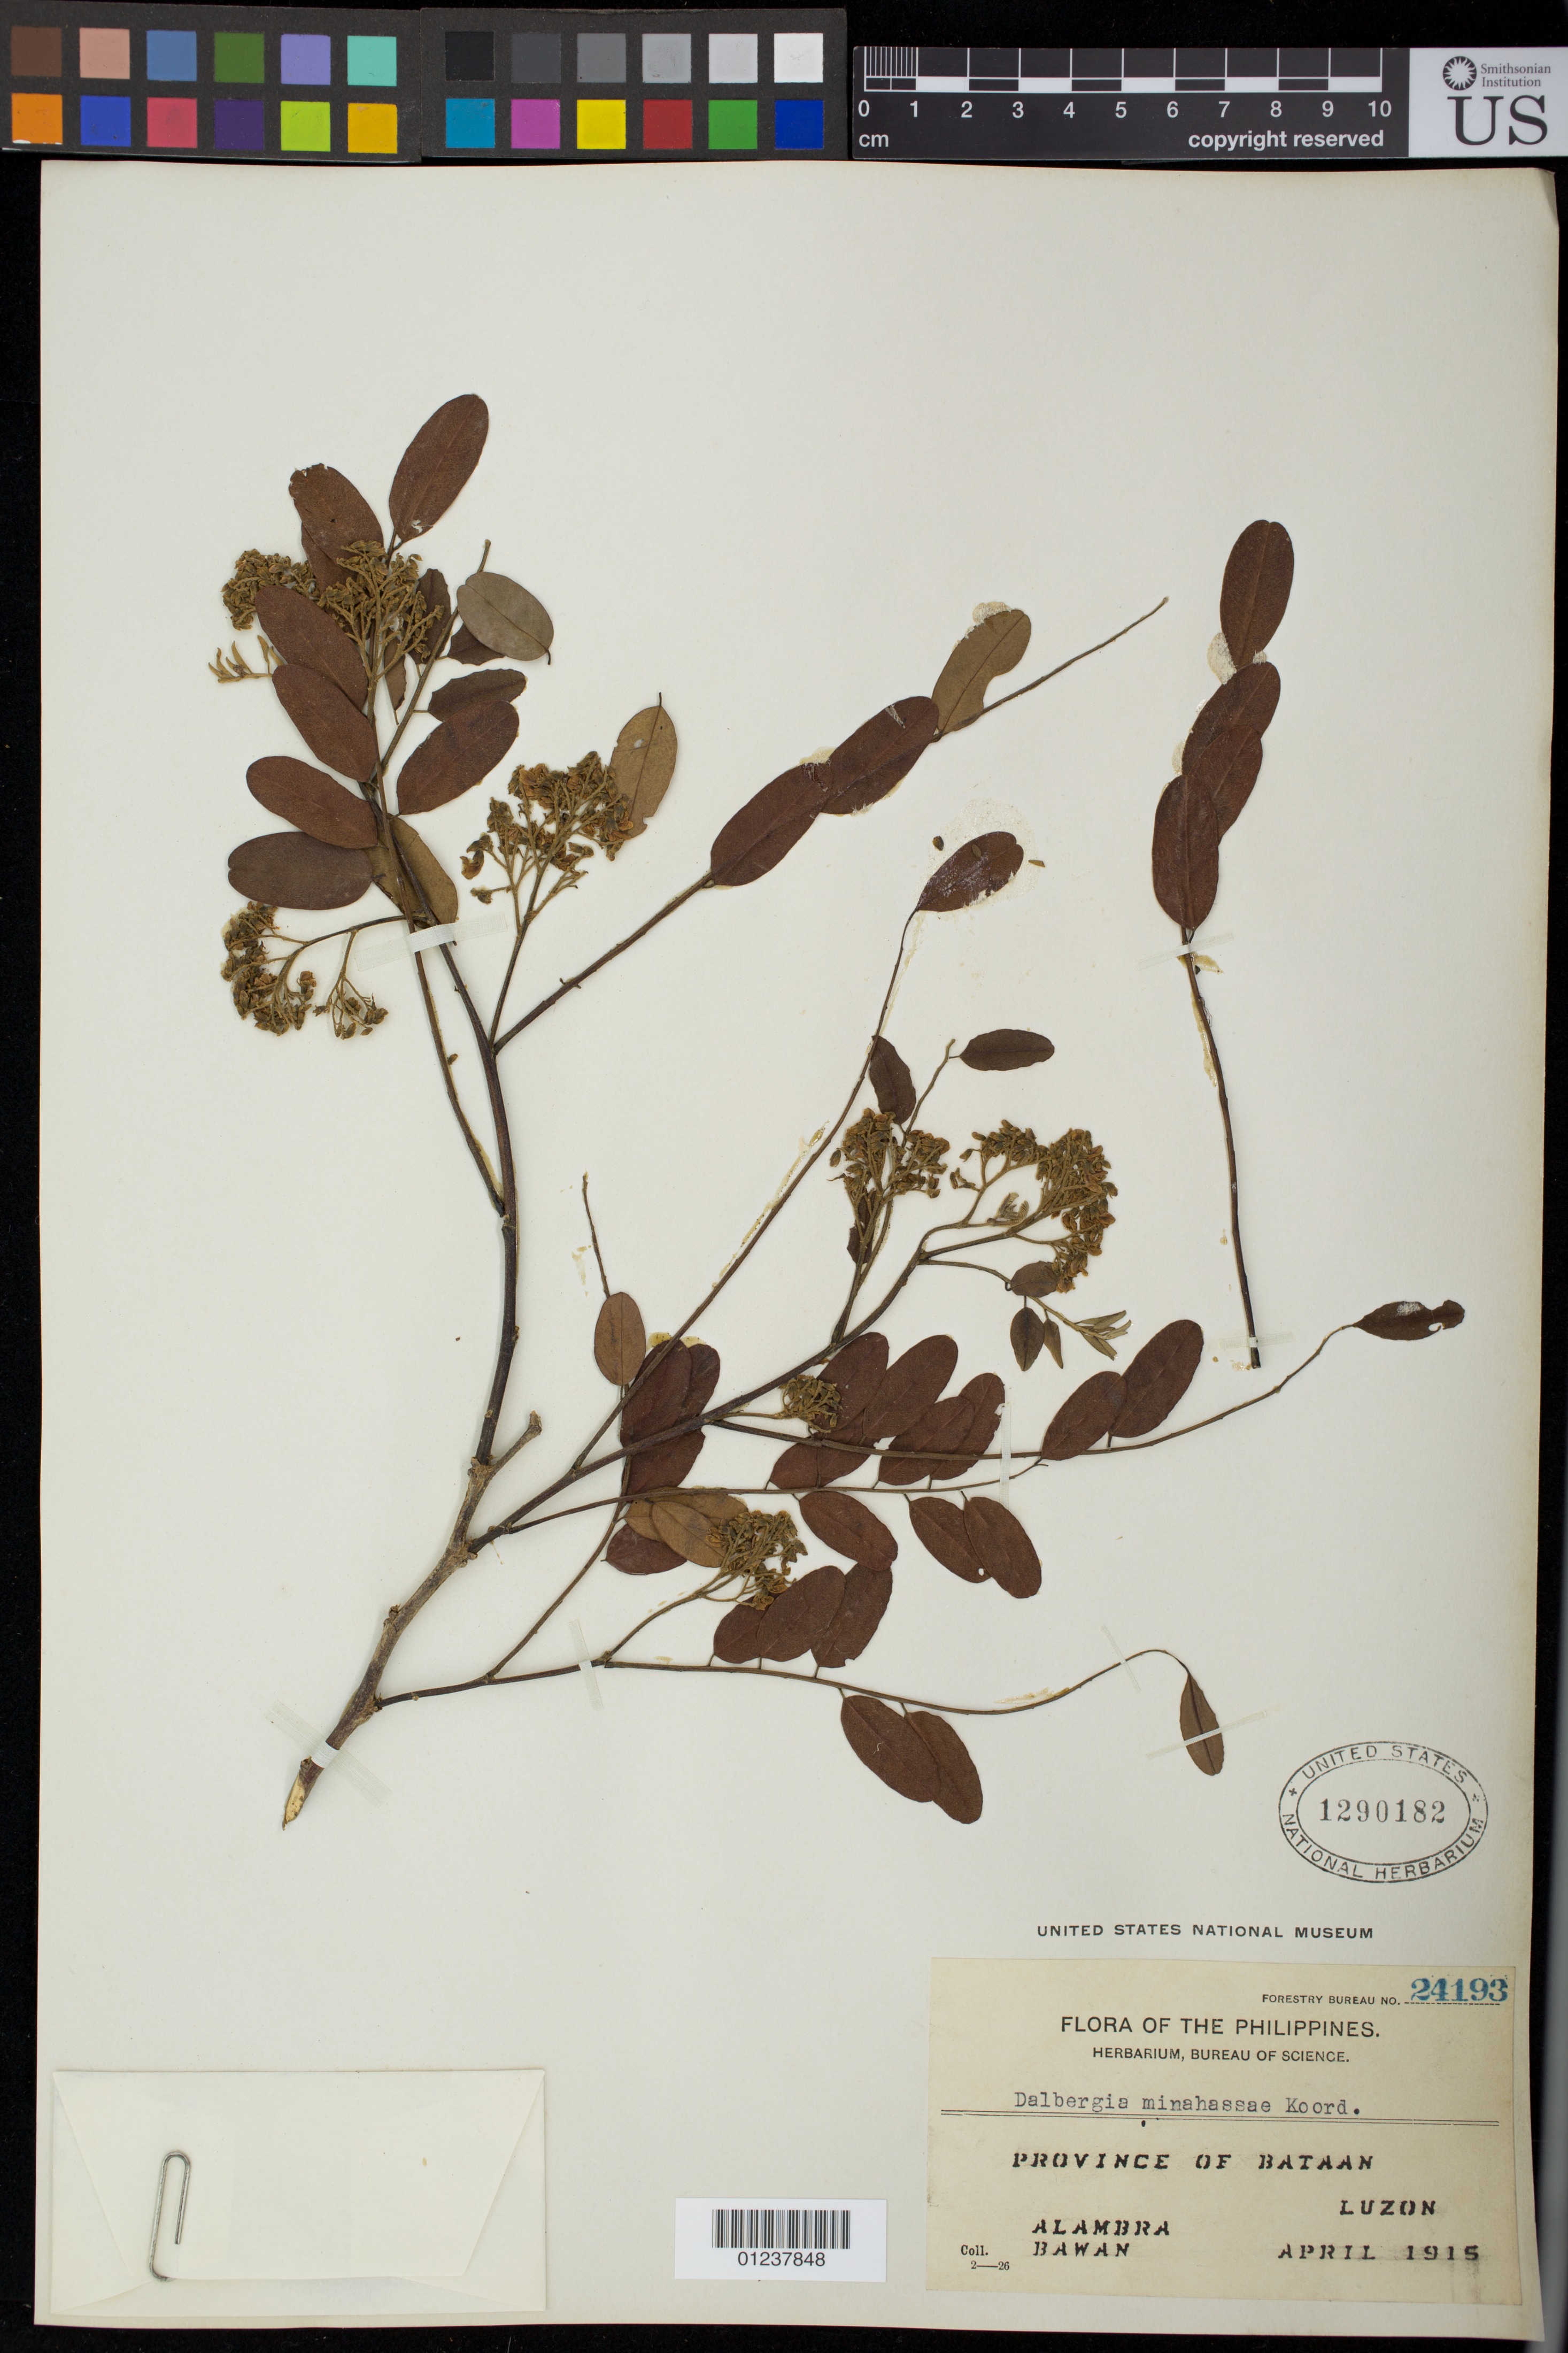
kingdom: Plantae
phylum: Tracheophyta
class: Magnoliopsida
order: Fabales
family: Fabaceae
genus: Dalbergia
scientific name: Dalbergia mimosella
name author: Prain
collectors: -. Alambra & Bawan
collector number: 24193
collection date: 1915-04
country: Philippines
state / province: Central Luzon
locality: Province of Bataan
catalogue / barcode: US 1290182